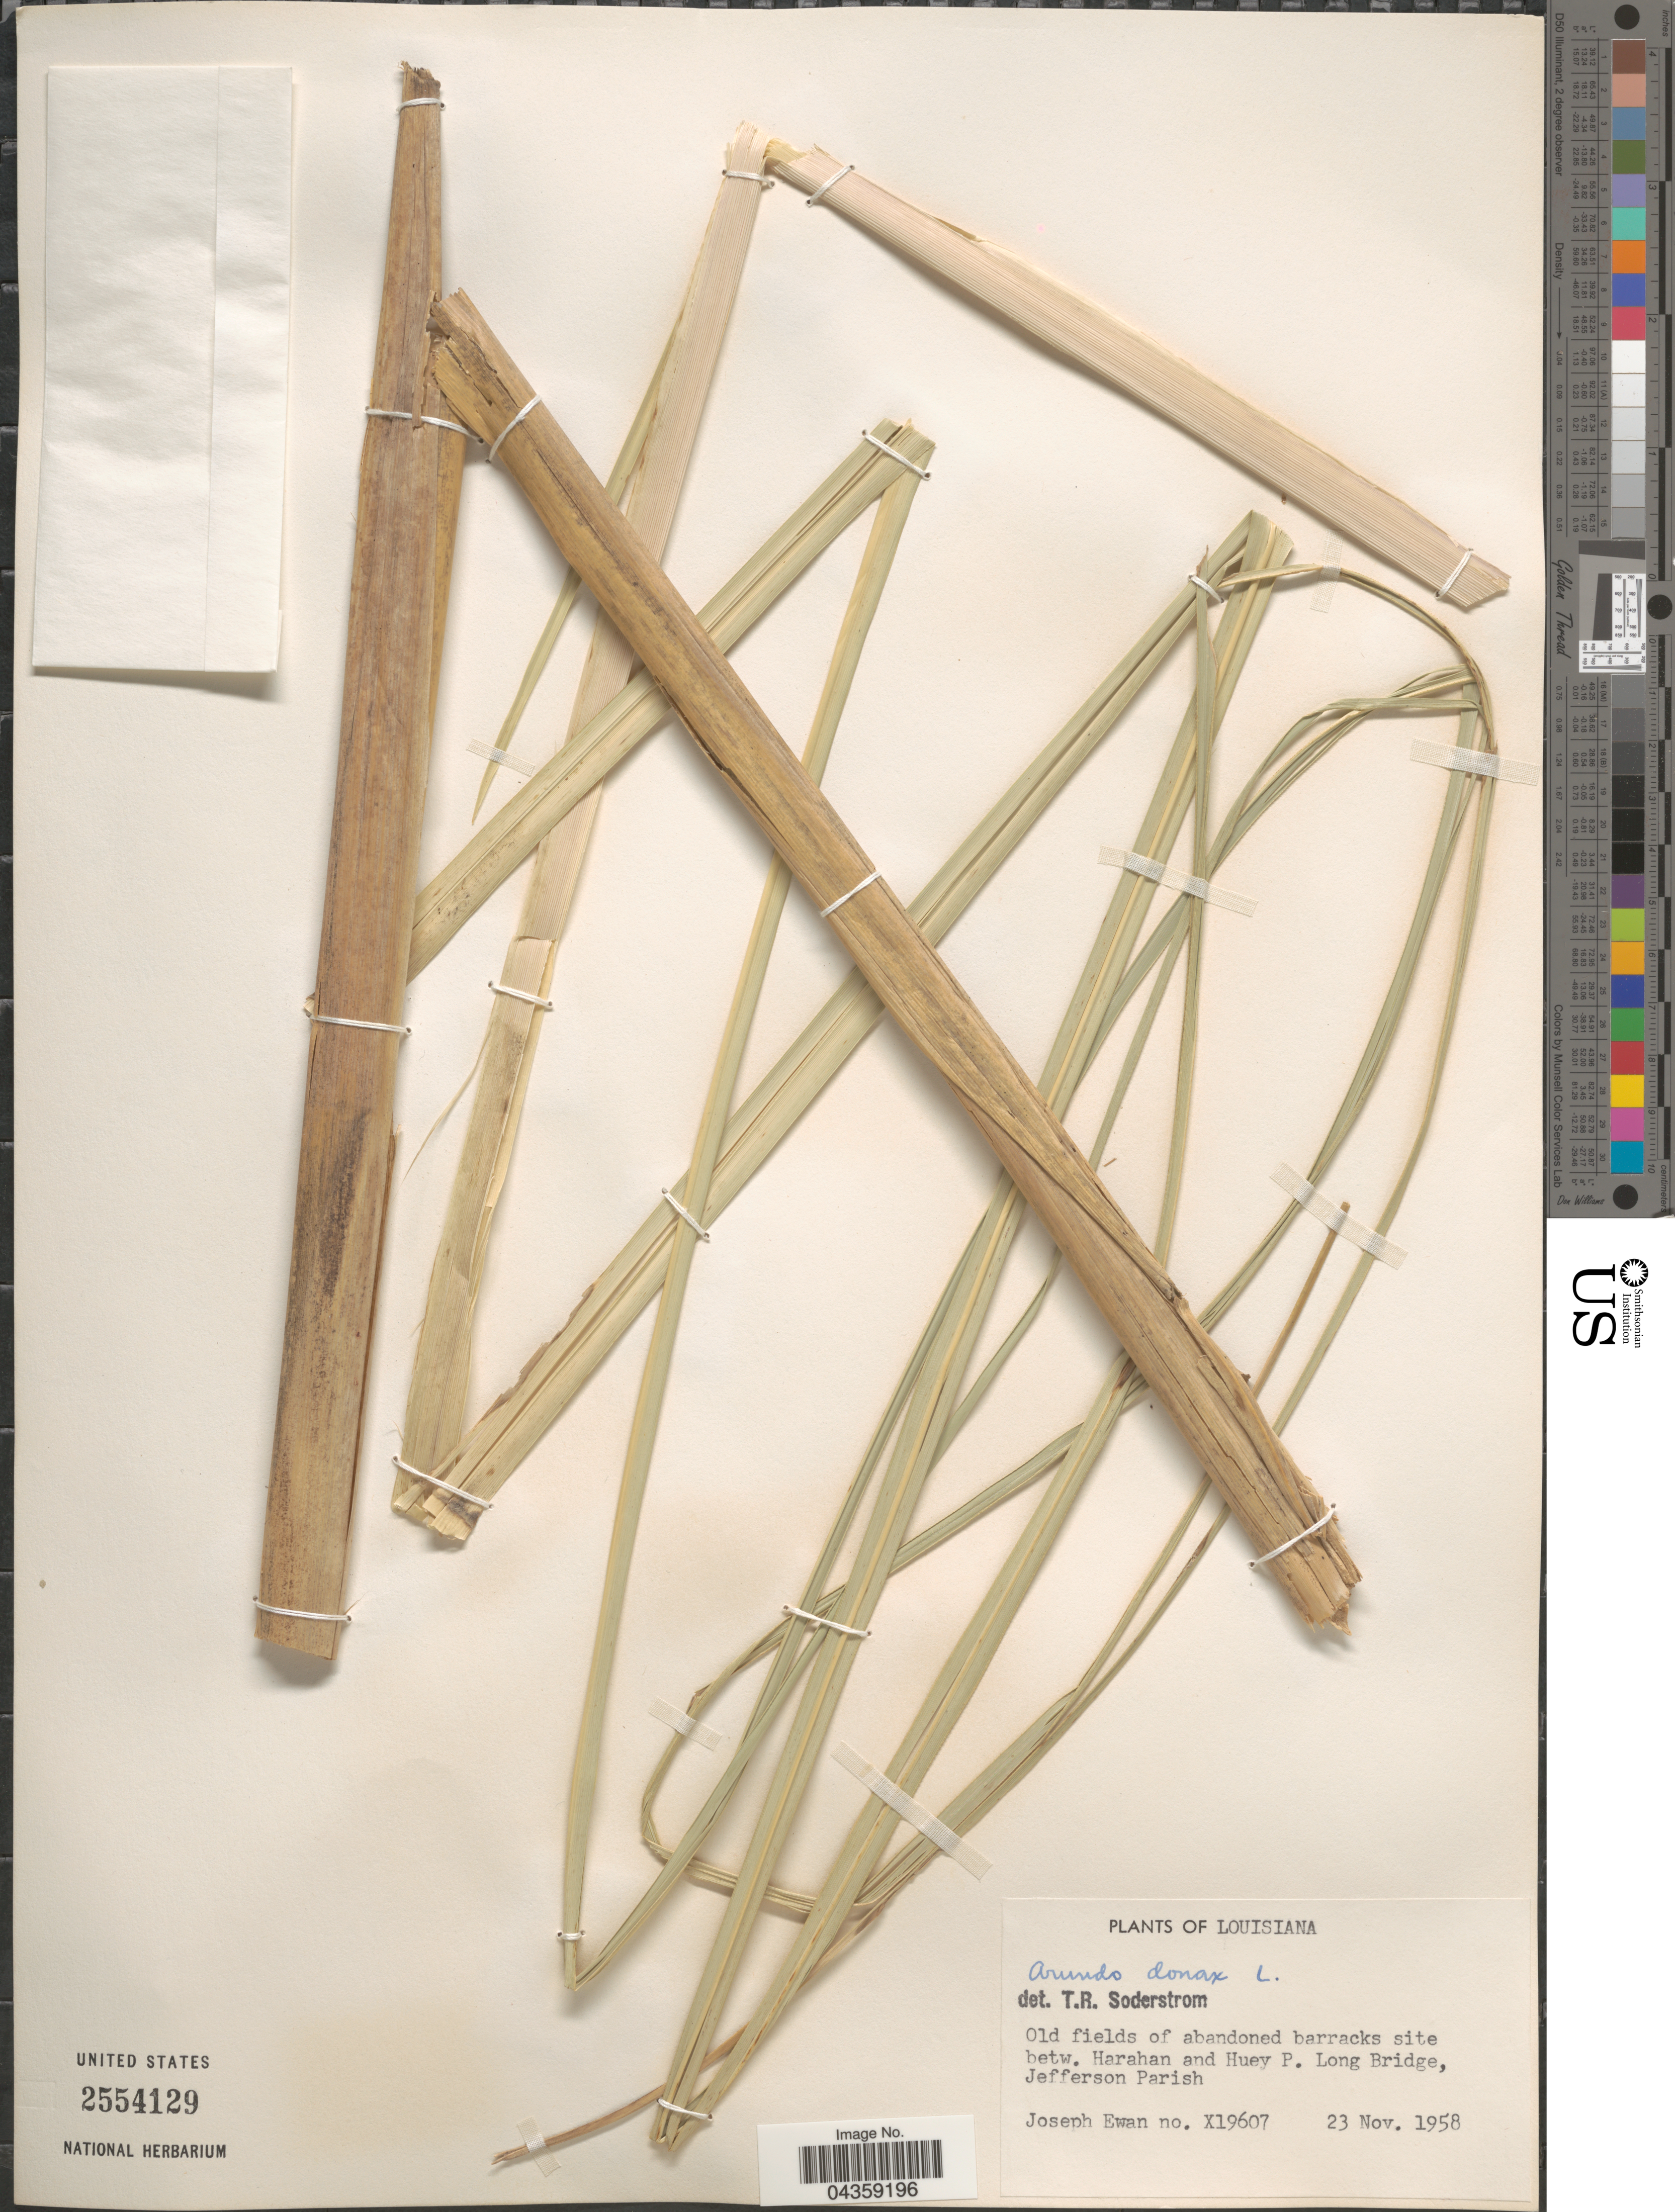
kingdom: Plantae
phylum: Tracheophyta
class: Liliopsida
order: Poales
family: Poaceae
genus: Arundo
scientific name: Arundo donax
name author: L.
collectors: J. A. Ewan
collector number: X19607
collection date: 1958-11-23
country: United States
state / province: Louisiana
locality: Old fields of abandoned barracks site betw. Harahan and Huey P. Long Bridge, Jefferson Parish.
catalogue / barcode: US 2554129